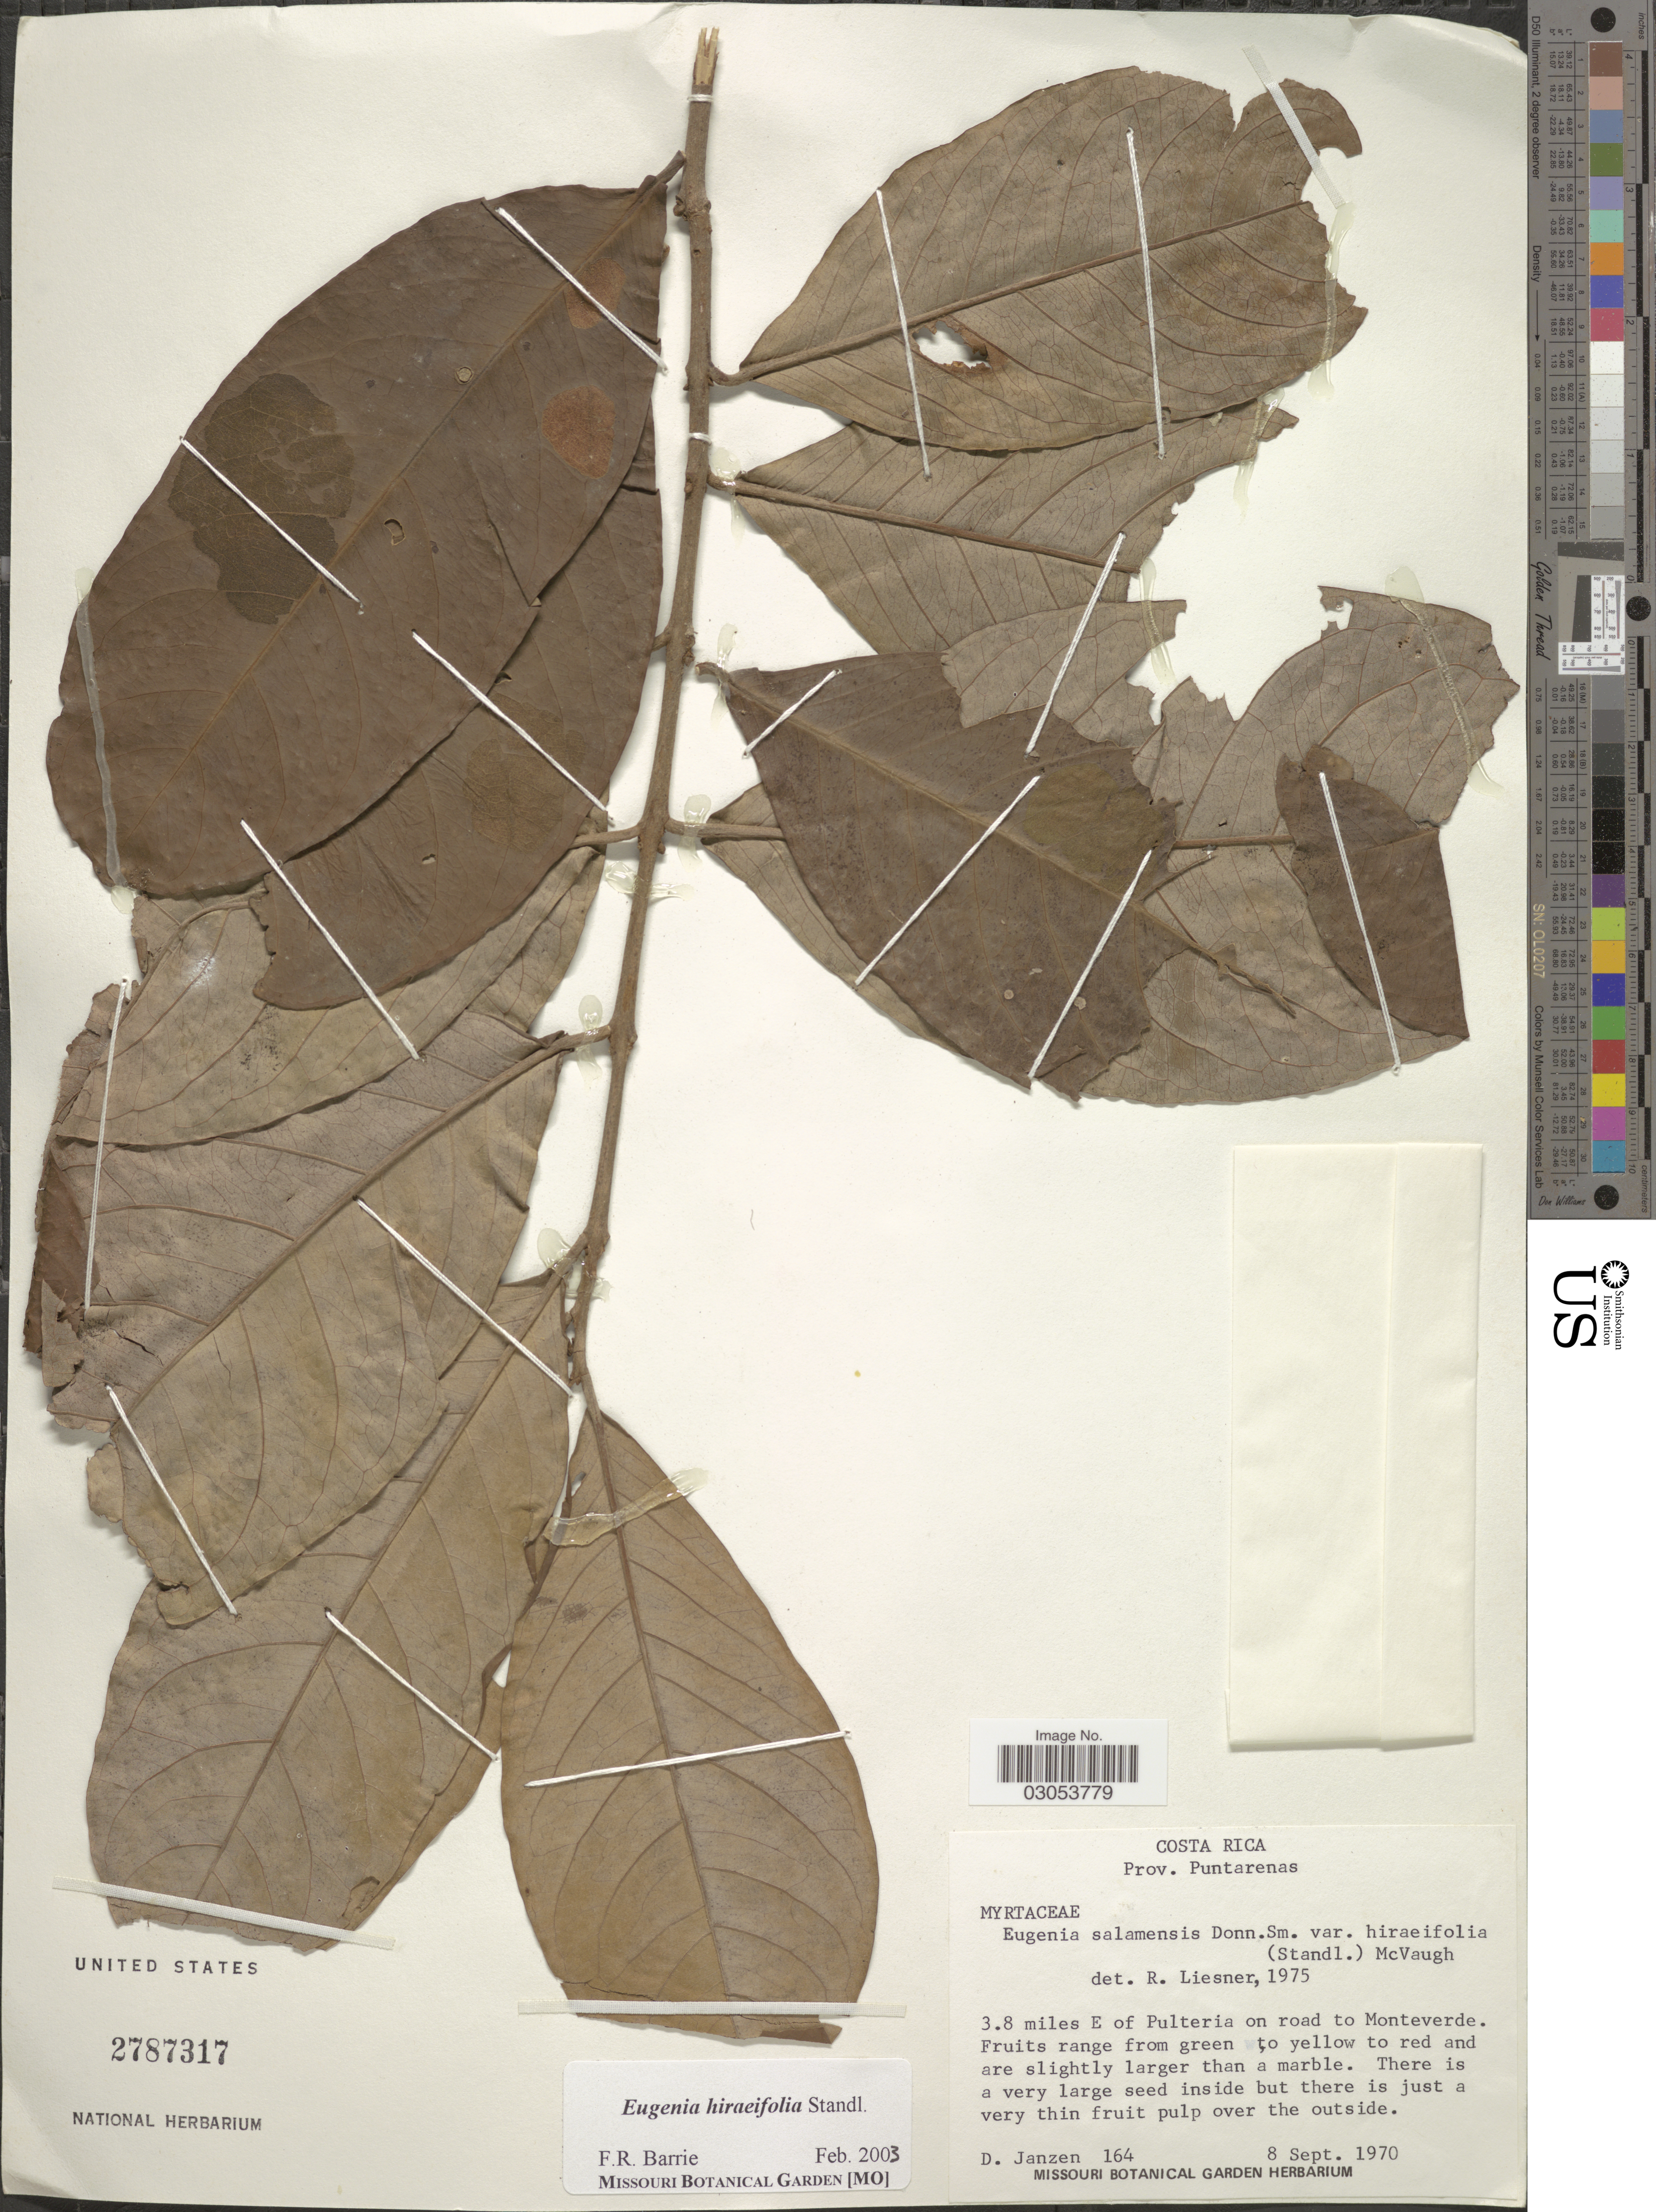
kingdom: Plantae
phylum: Tracheophyta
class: Magnoliopsida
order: Myrtales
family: Myrtaceae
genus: Eugenia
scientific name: Eugenia hiraeifolia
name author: Standl.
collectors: D. Janzen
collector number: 164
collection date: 1970-09-08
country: Costa Rica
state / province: Puntarenas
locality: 3.8 miles E of Pulteria on road to Monteverde.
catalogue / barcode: US 2787317